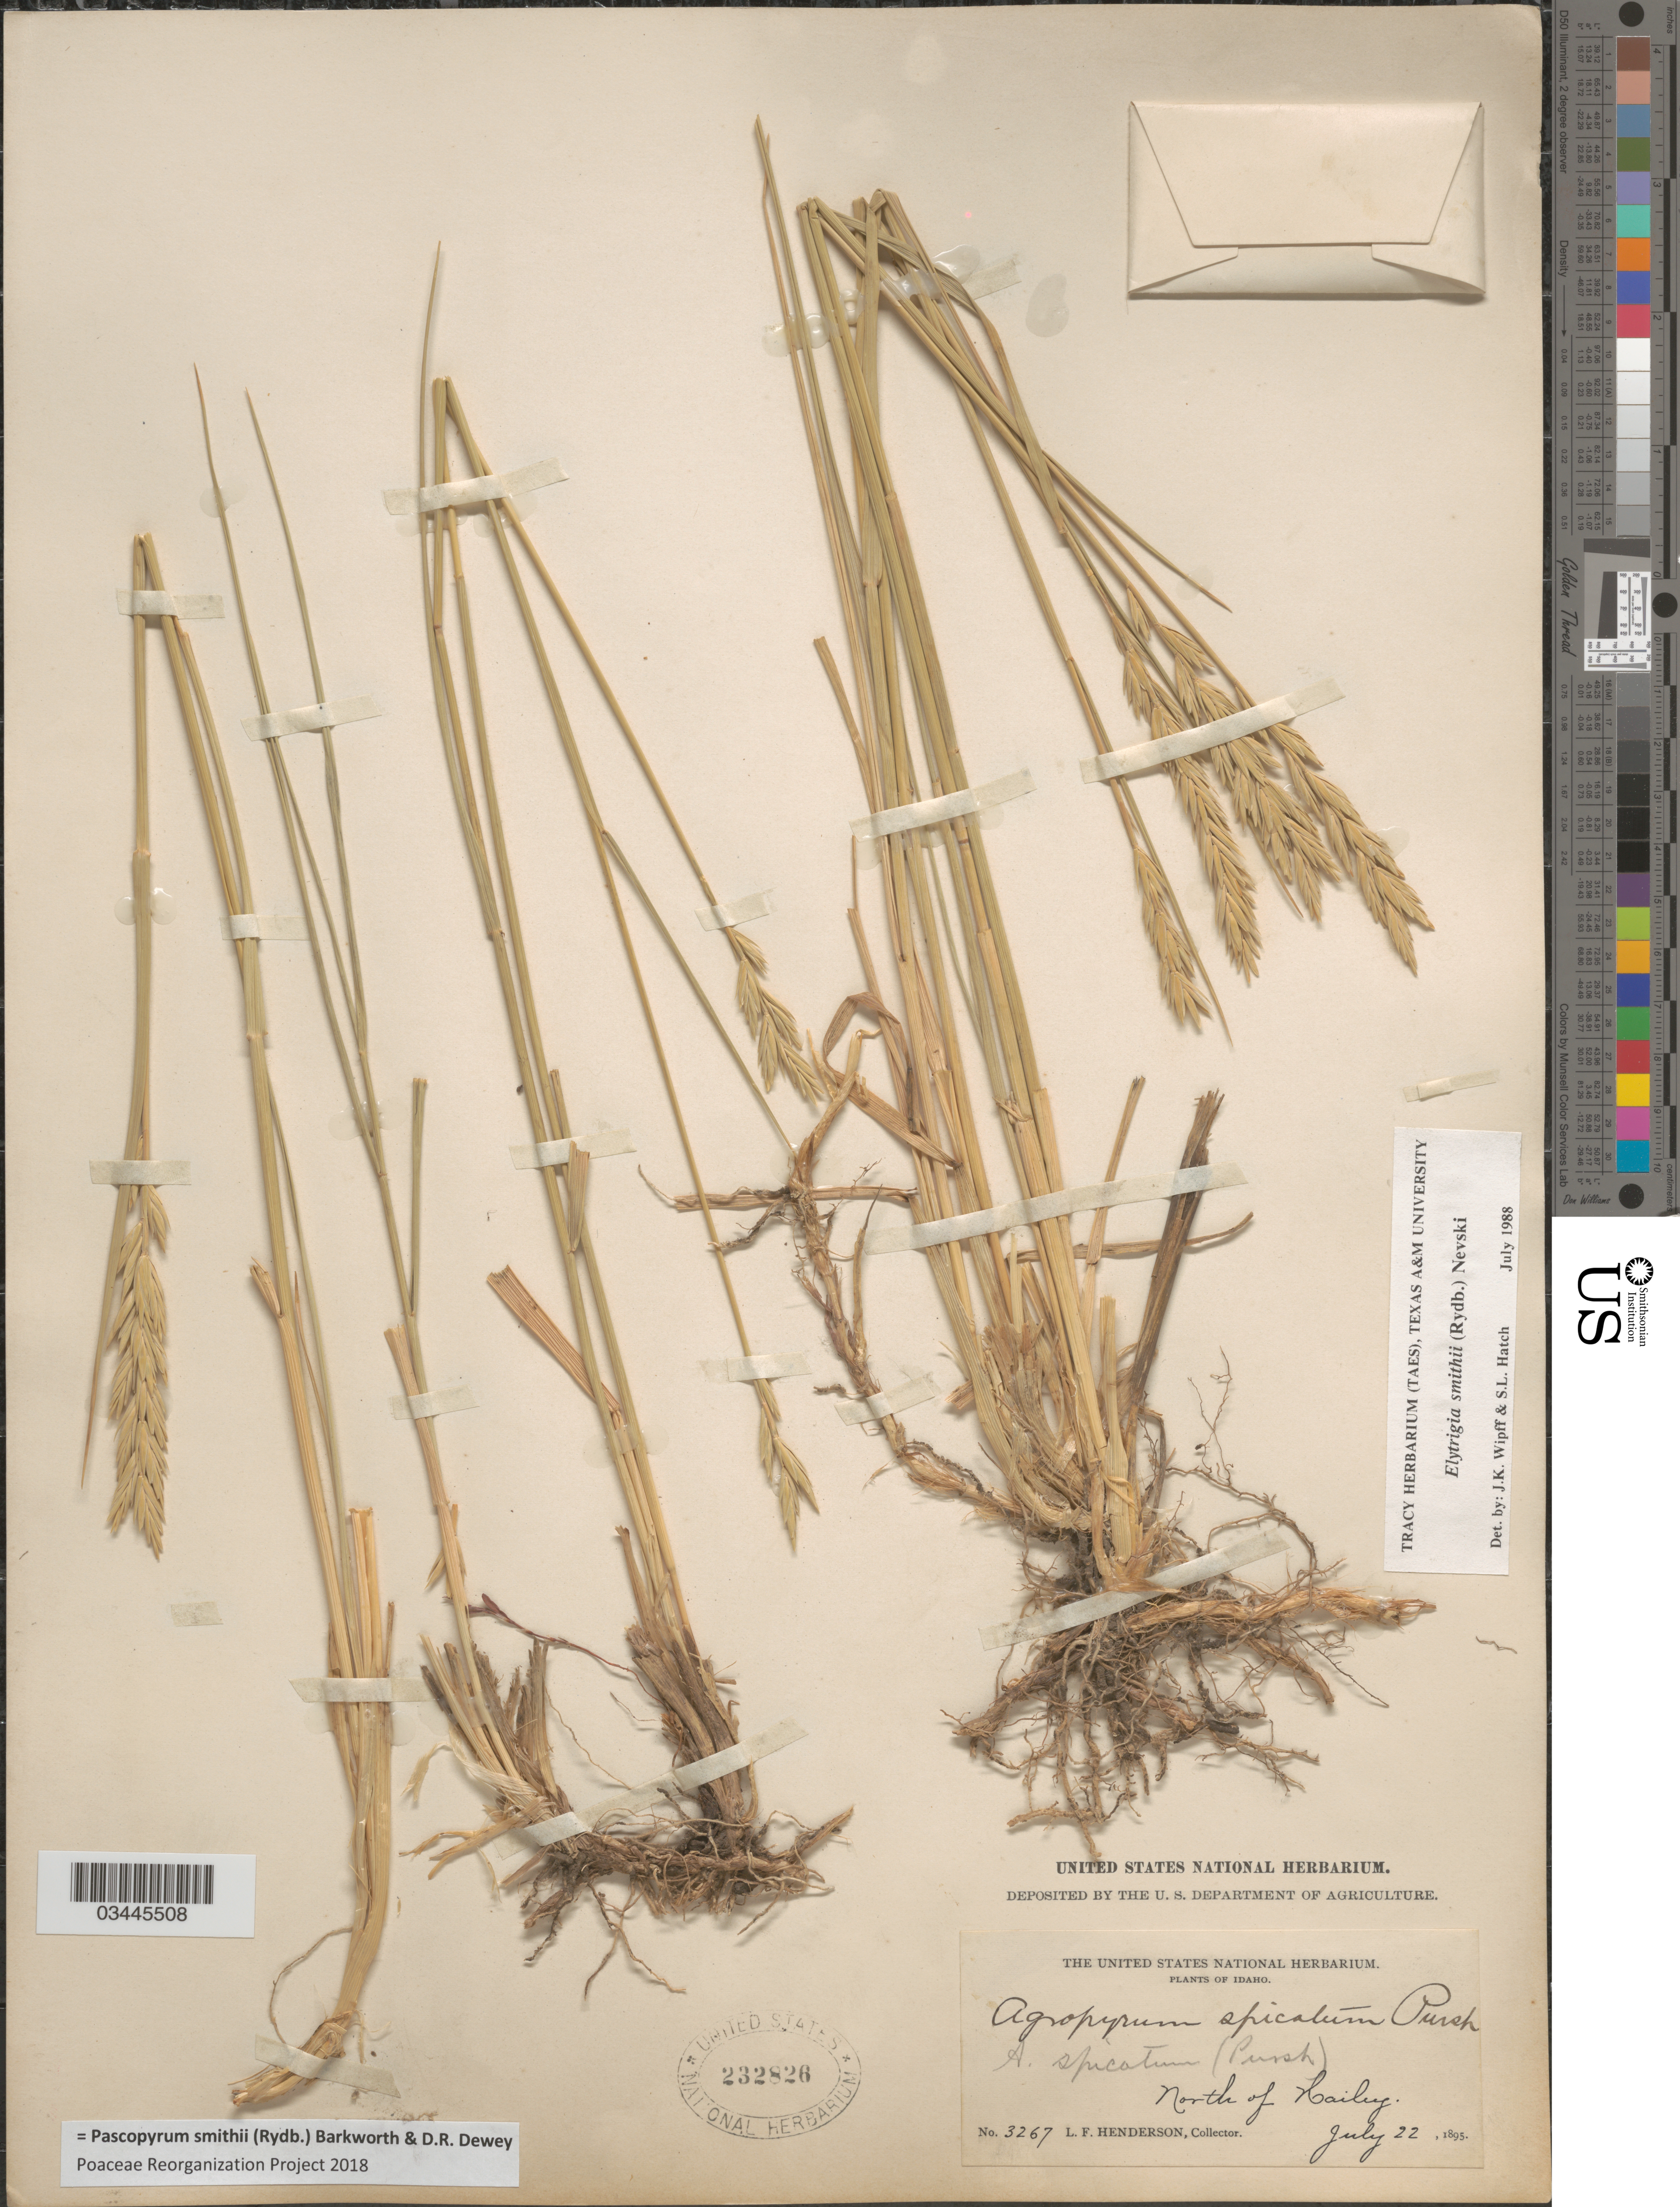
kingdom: Plantae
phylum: Tracheophyta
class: Liliopsida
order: Poales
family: Poaceae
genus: Pascopyrum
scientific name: Pascopyrum smithii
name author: (Rydb.) Barkworth & Dewey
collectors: L. Henderson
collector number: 3267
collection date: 1895-07-22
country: United States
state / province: Idaho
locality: North of Hailey.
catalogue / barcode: US 232826